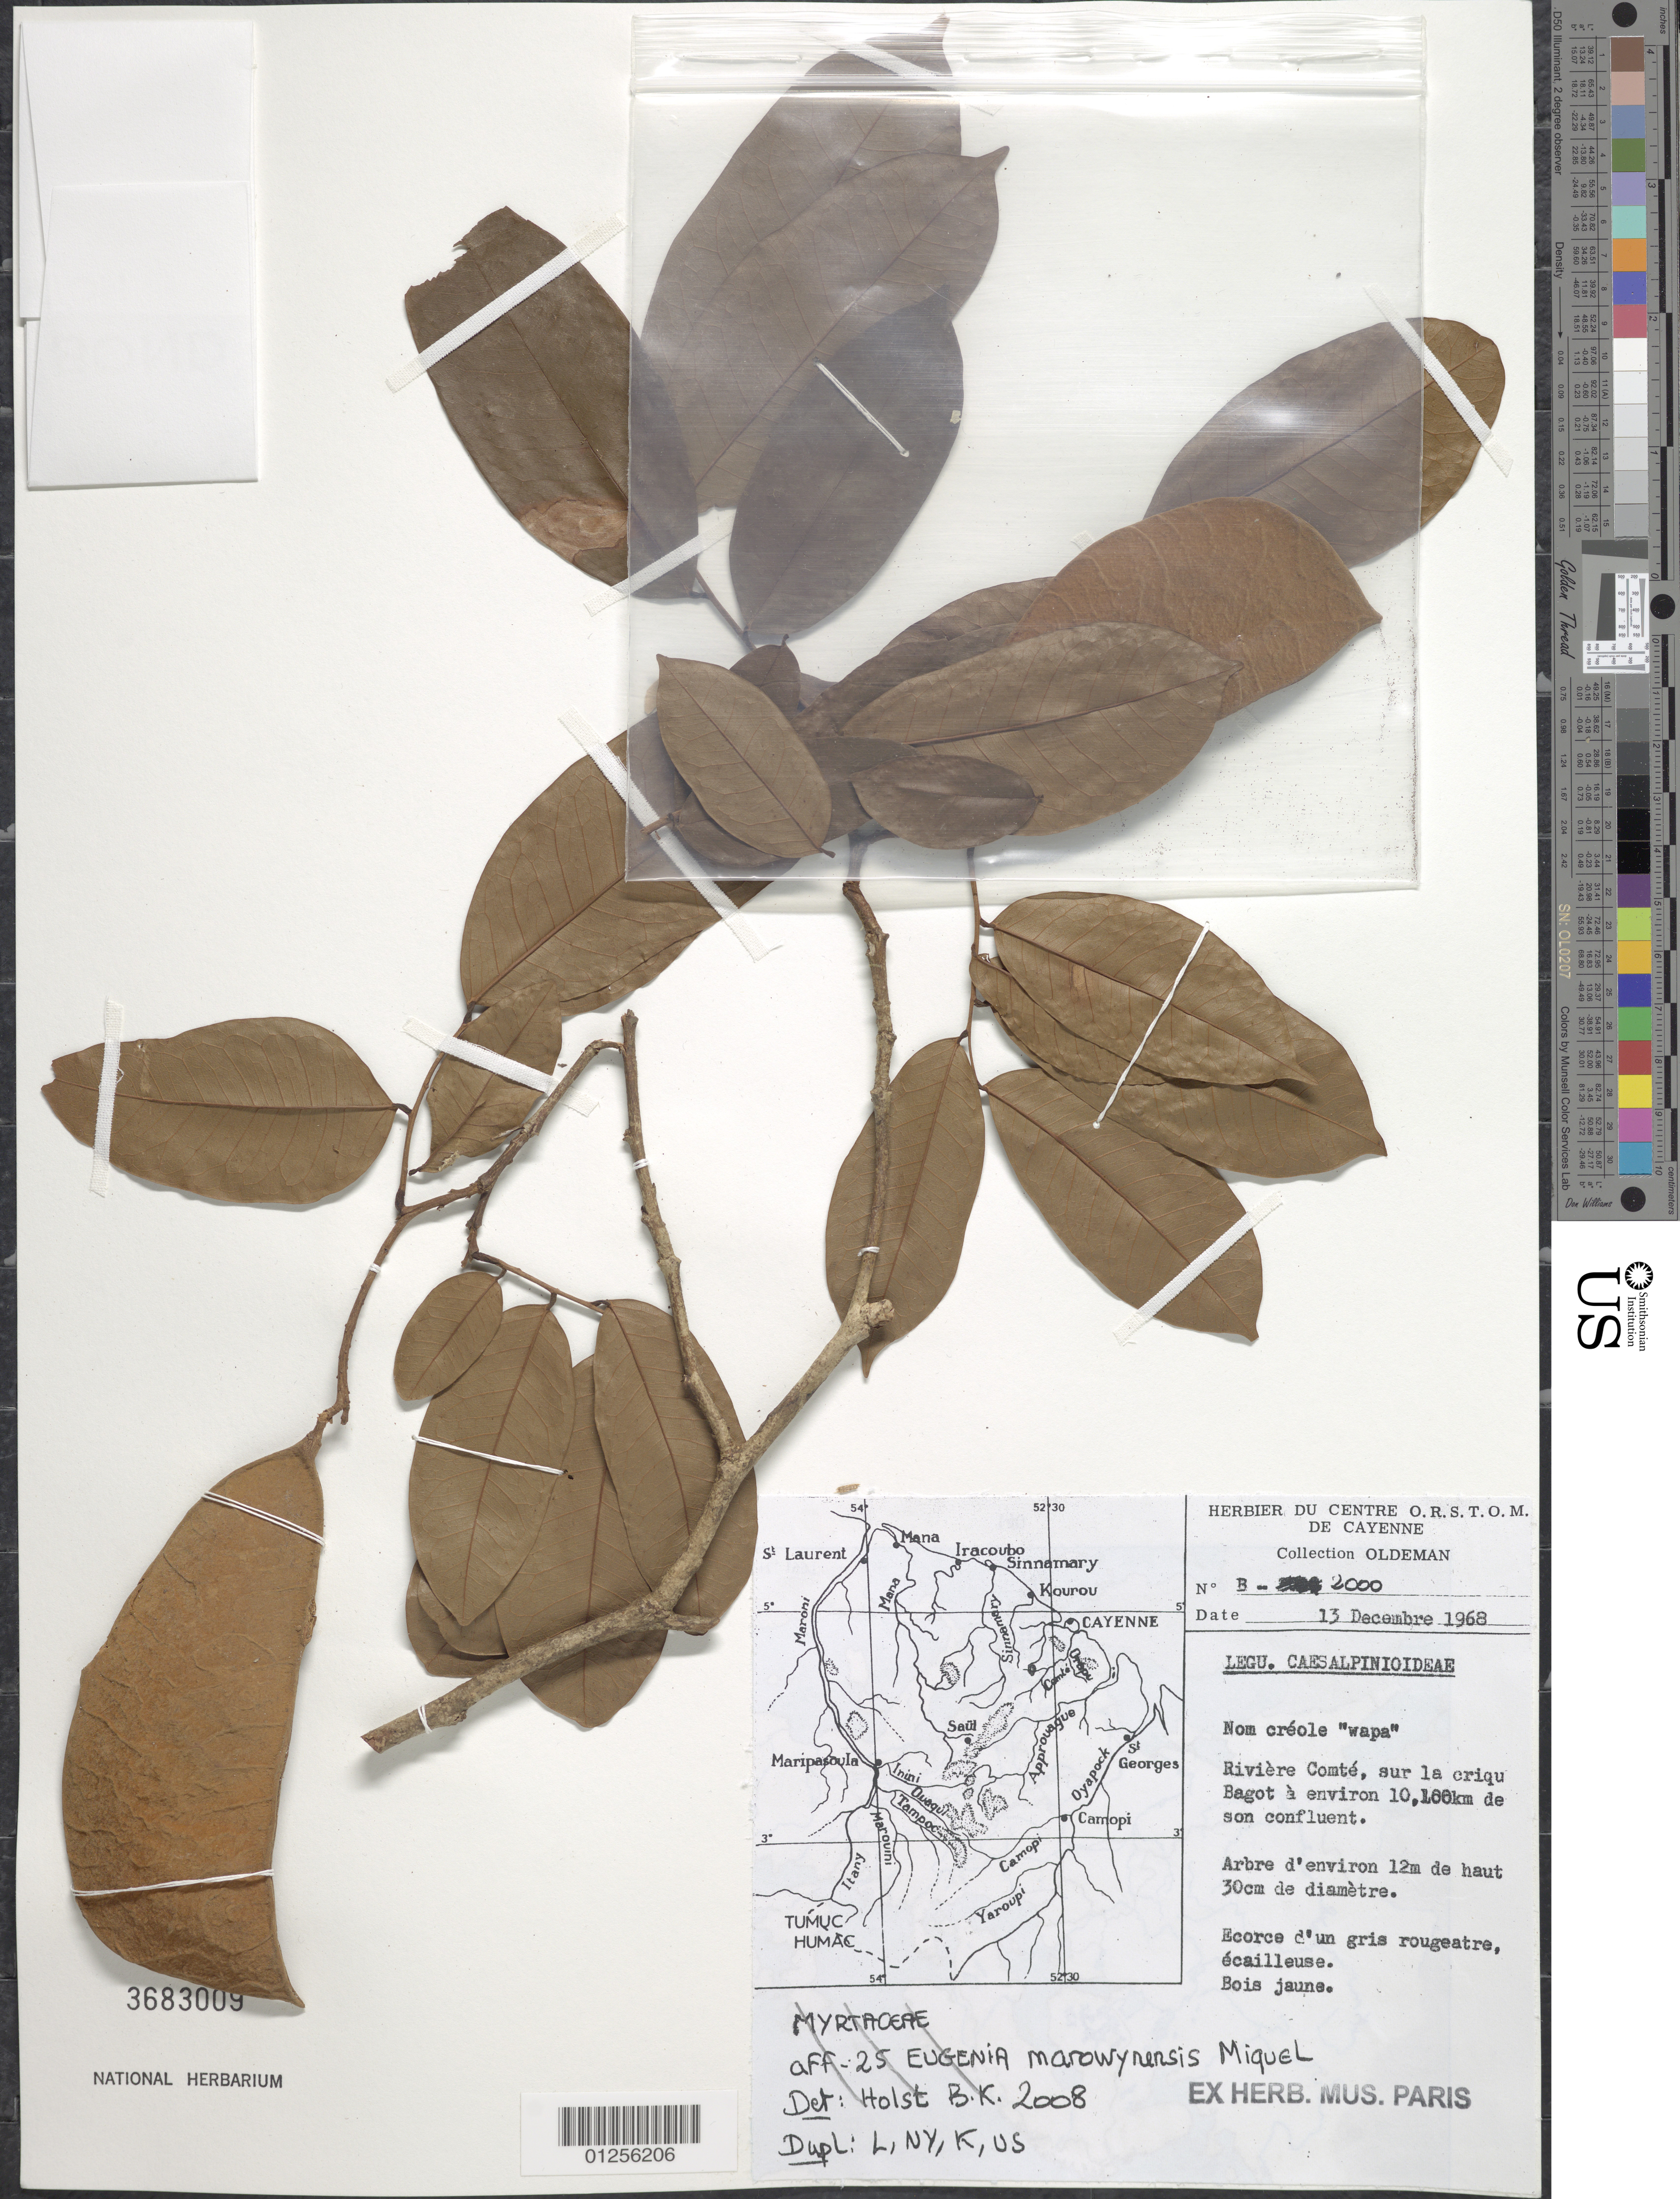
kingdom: Plantae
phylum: Tracheophyta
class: Magnoliopsida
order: Fabales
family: Fabaceae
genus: Crudia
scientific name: Crudia aequalis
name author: Ducke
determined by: Mansano, V. F.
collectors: R. Oldeman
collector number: B-2000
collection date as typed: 13-Dec-68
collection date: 1968-12-13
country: French Guiana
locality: Crique Bagot, Comté R., ca. 11.4 km from confluence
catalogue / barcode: US 3683009